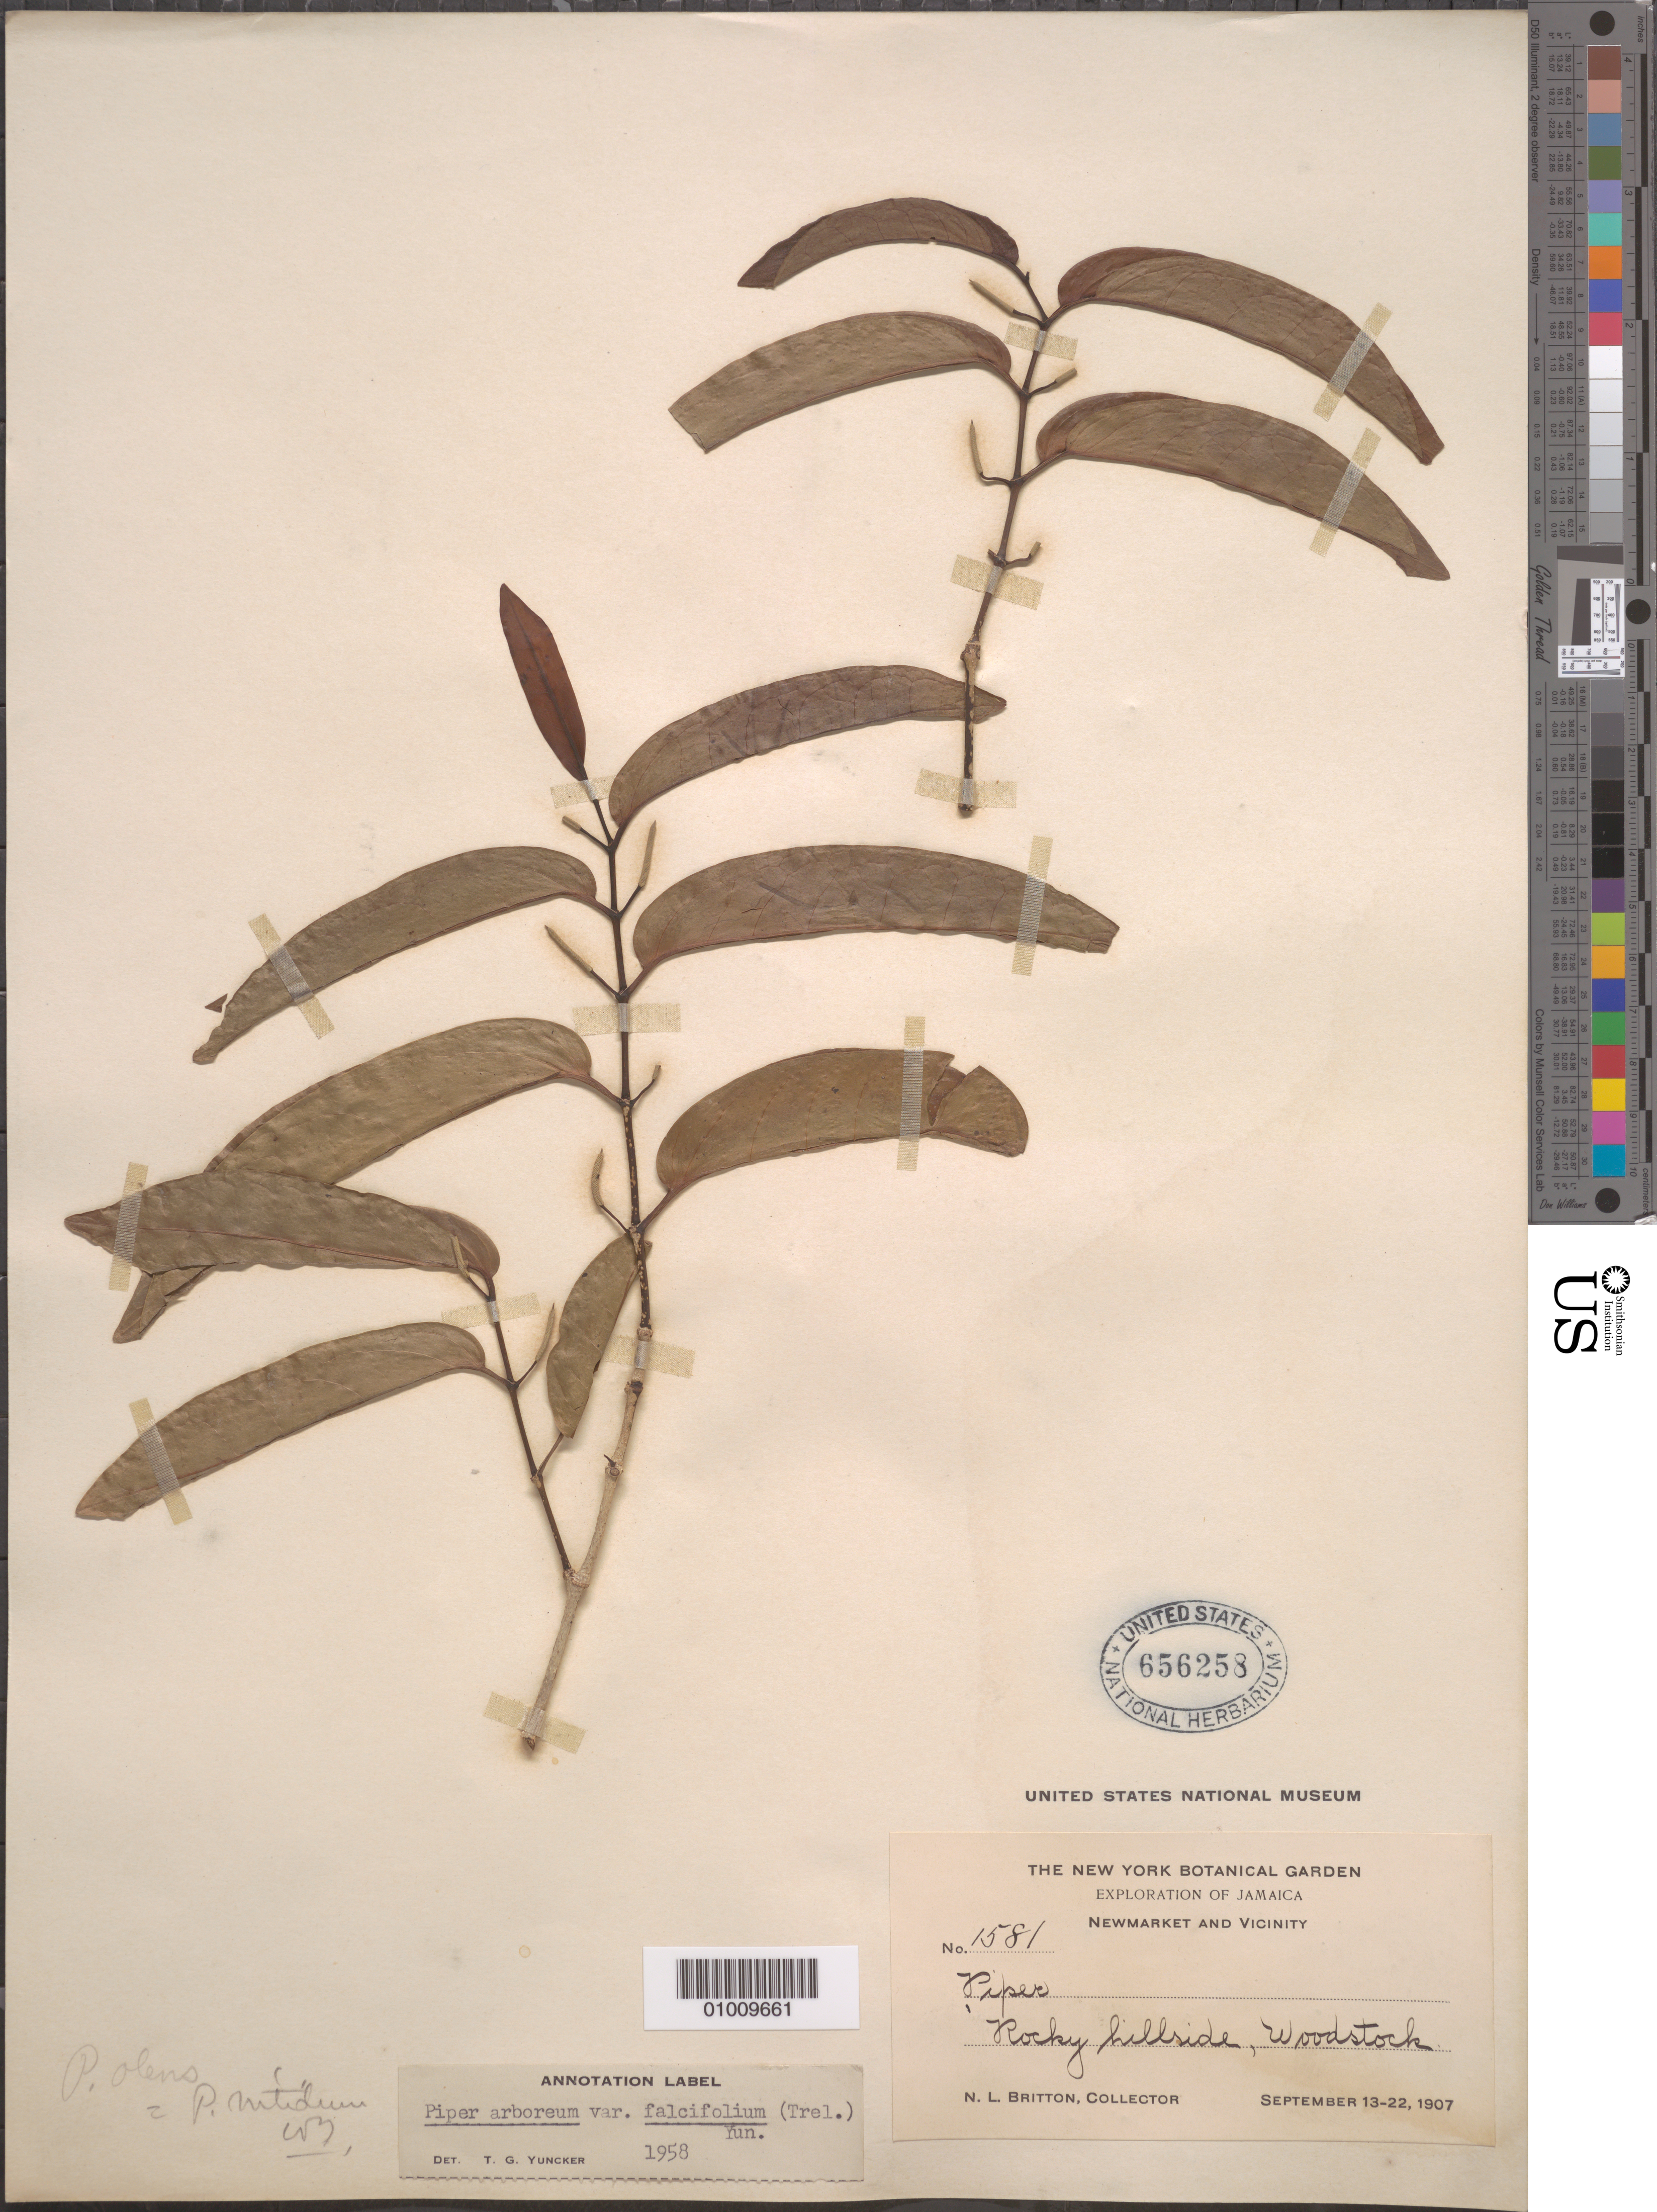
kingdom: Plantae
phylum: Tracheophyta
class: Magnoliopsida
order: Piperales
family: Piperaceae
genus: Piper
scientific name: Piper arboreum var. arboreum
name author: Aubl.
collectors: N. Britton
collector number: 1581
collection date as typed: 13 Sep 1907 to 22 Sep 1907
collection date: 1907-09-13/1907-09-22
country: Jamaica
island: Jamaica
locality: Rocky hillside, woodstock. Newmarket and the Vicinity.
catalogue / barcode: US 656258